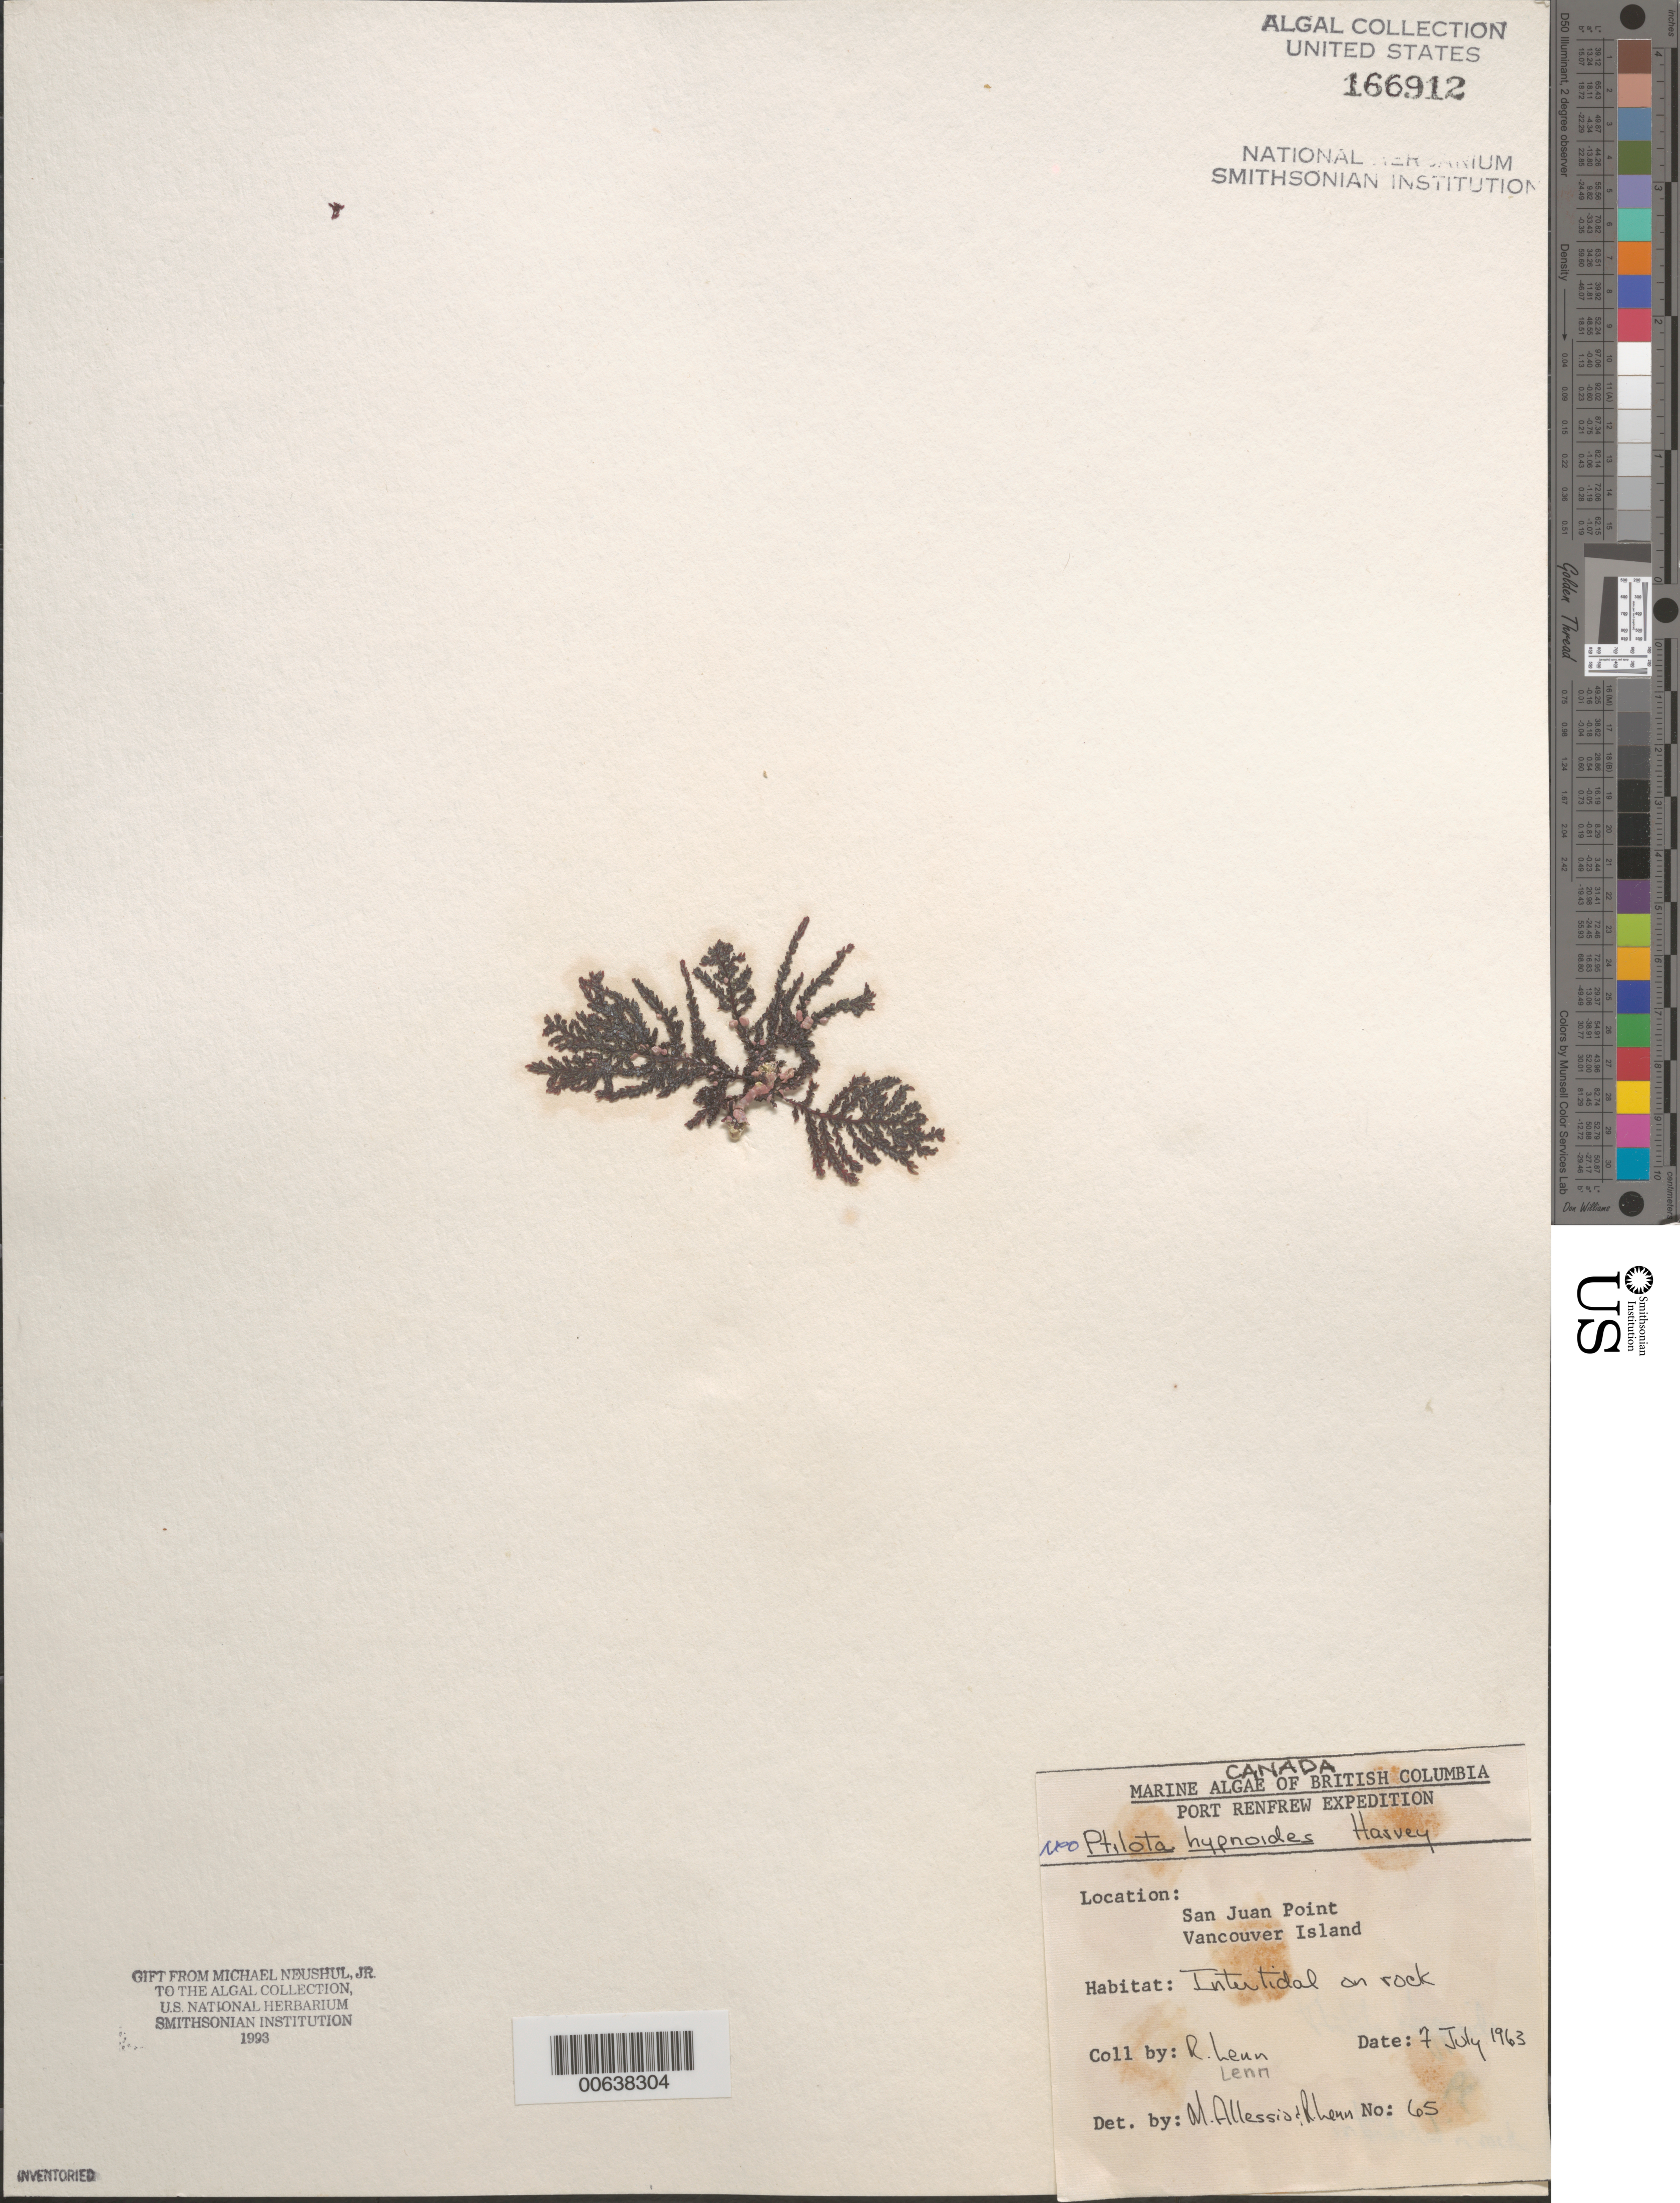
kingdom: Plantae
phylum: Rhodophyta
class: Florideophyceae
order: Ceramiales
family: Wrangeliaceae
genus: Ptilota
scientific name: Ptilota hypnoides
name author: Harv. in Hook. & Arn.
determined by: Algae name updating Project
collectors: R. Lenn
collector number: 65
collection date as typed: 07 Jul 1963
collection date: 1963-07-07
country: Canada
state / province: British Columbia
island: Vancouver Island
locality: San Juan Point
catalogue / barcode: US 166912